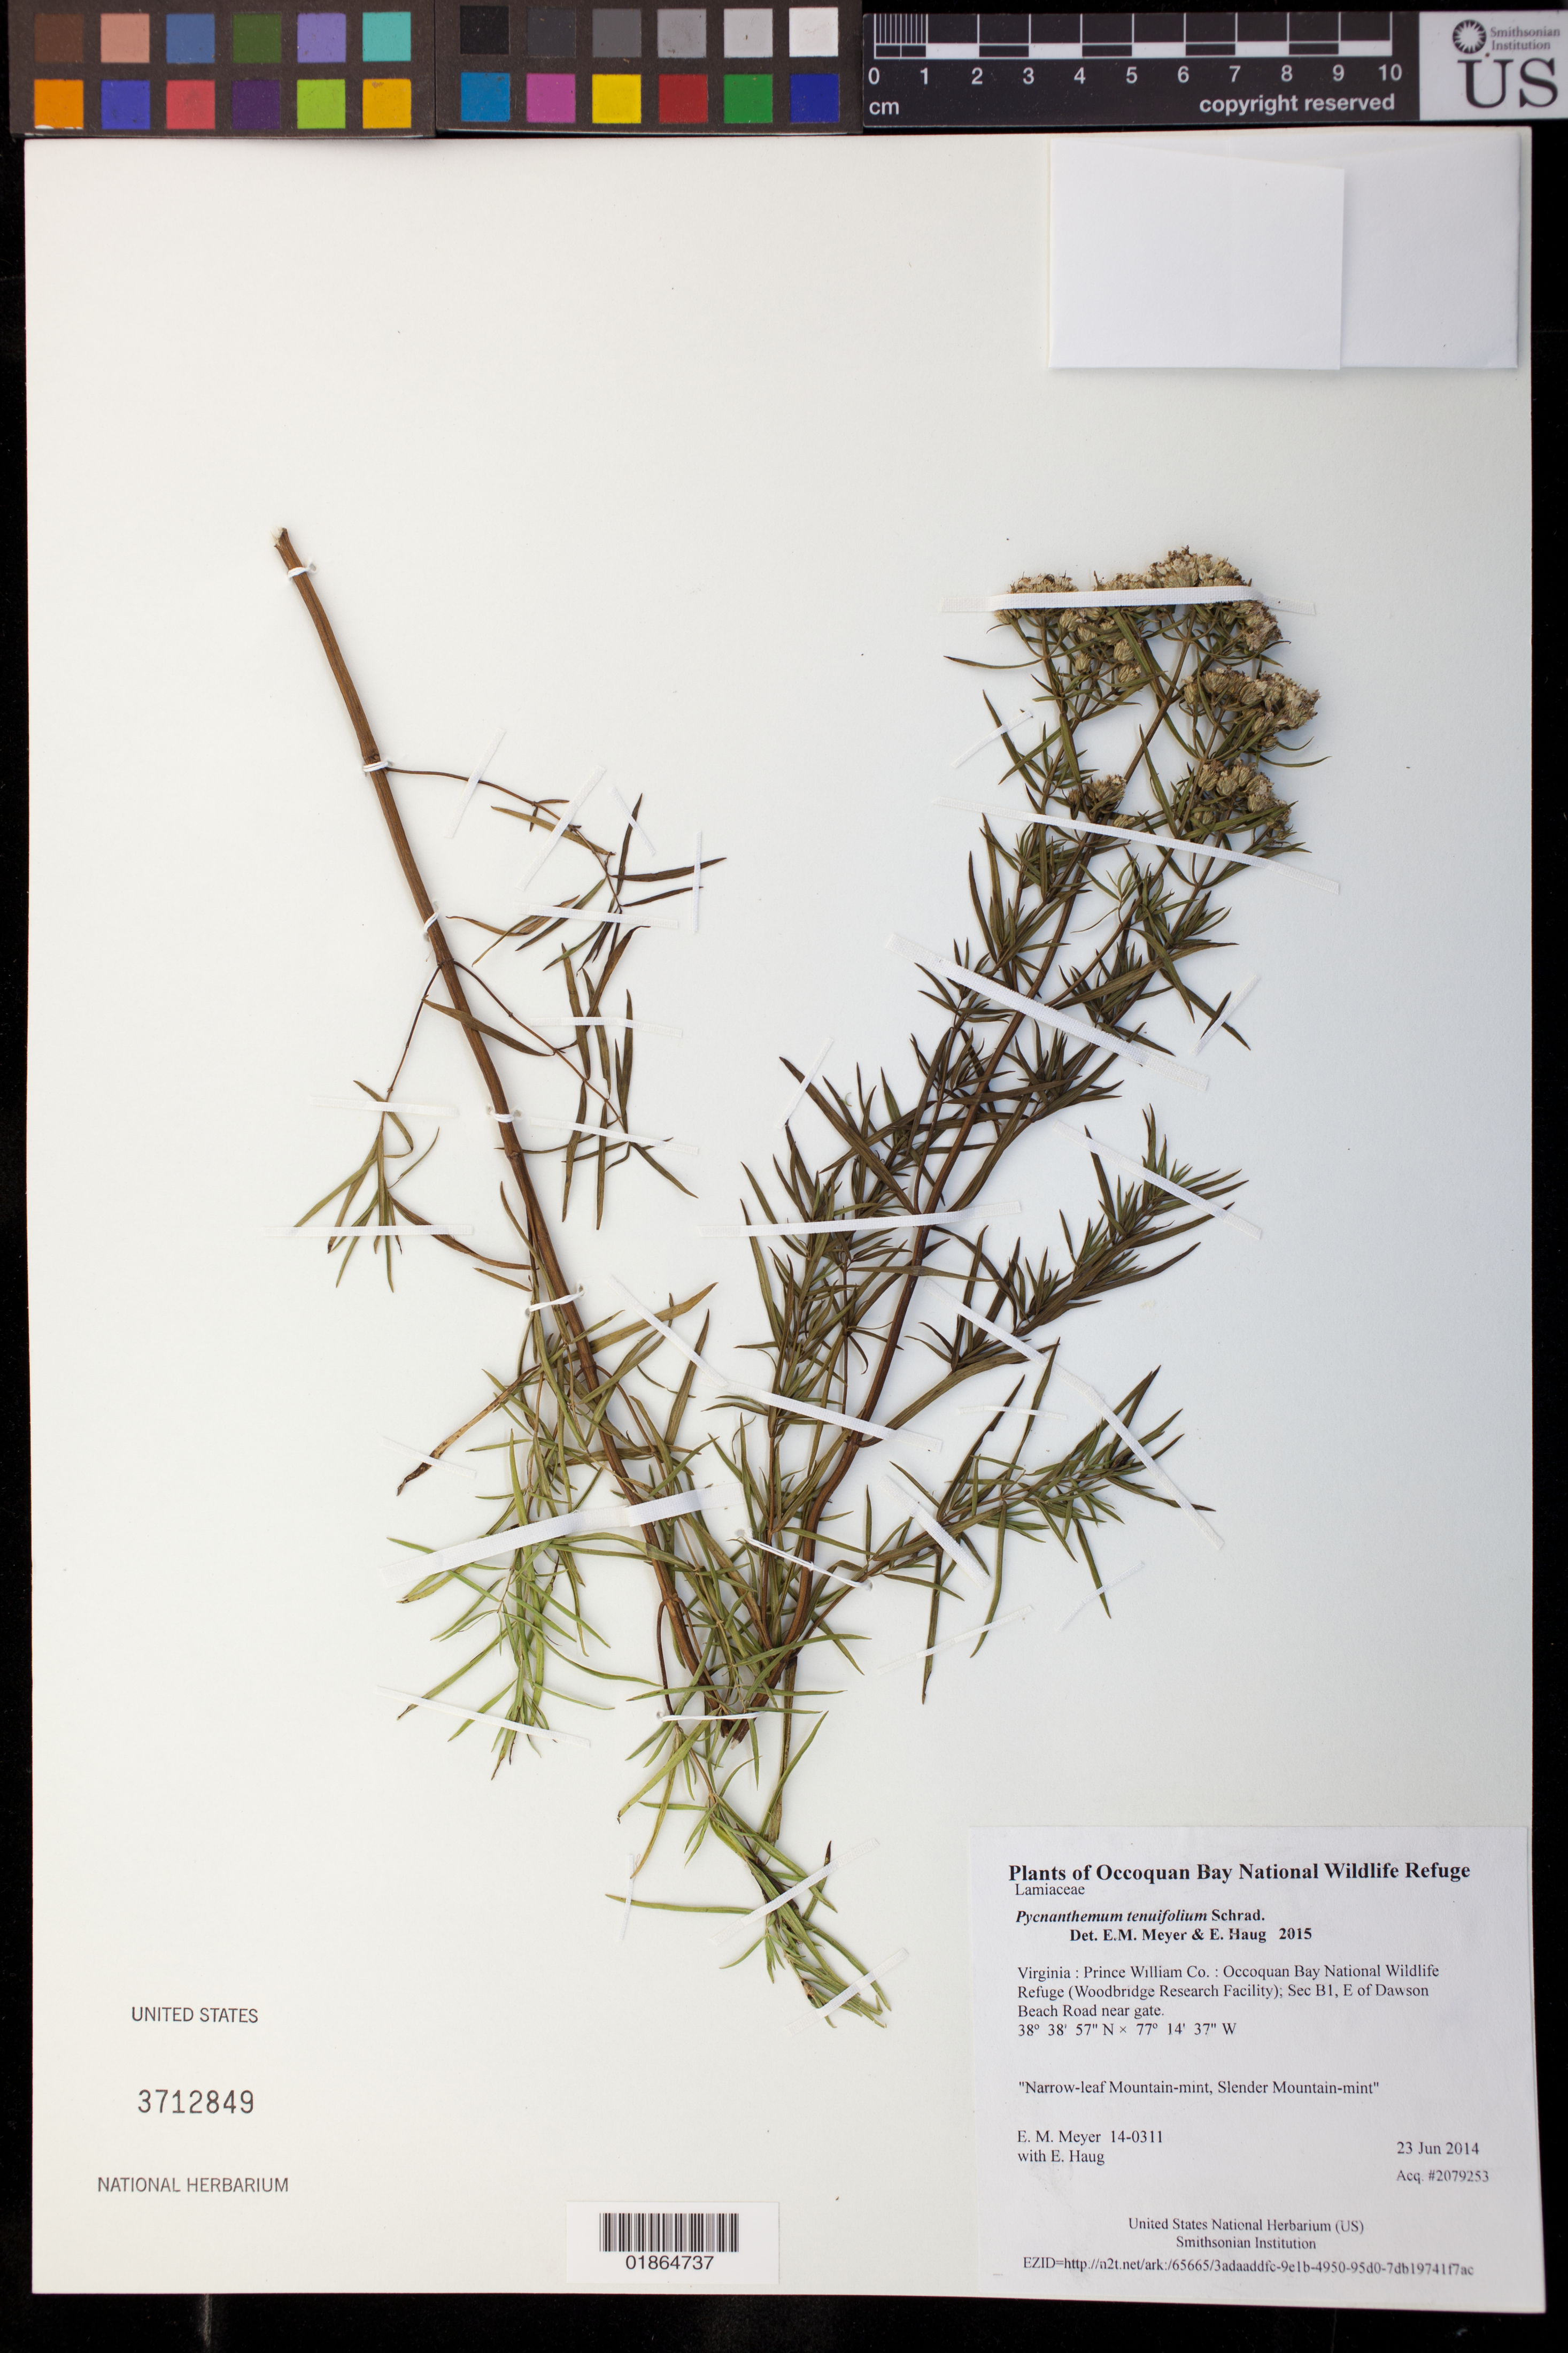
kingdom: Plantae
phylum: Tracheophyta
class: Magnoliopsida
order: Lamiales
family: Lamiaceae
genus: Pycnanthemum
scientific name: Pycnanthemum tenuifolium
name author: Schrad.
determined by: Meyer, E. M.; Haug, E.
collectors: E. M. Meyer & E. Haug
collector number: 14-0311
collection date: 2014-06-23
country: United States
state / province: Virginia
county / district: Prince William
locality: Occoquan Bay National Wildlife Refuge (Woodbridge Research Facility); Sec B1, E of Dawson Beach Road near gate.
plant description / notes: Narrow-leaf Mountain-mint, Slender Mountain-mint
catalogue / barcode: US 3712849